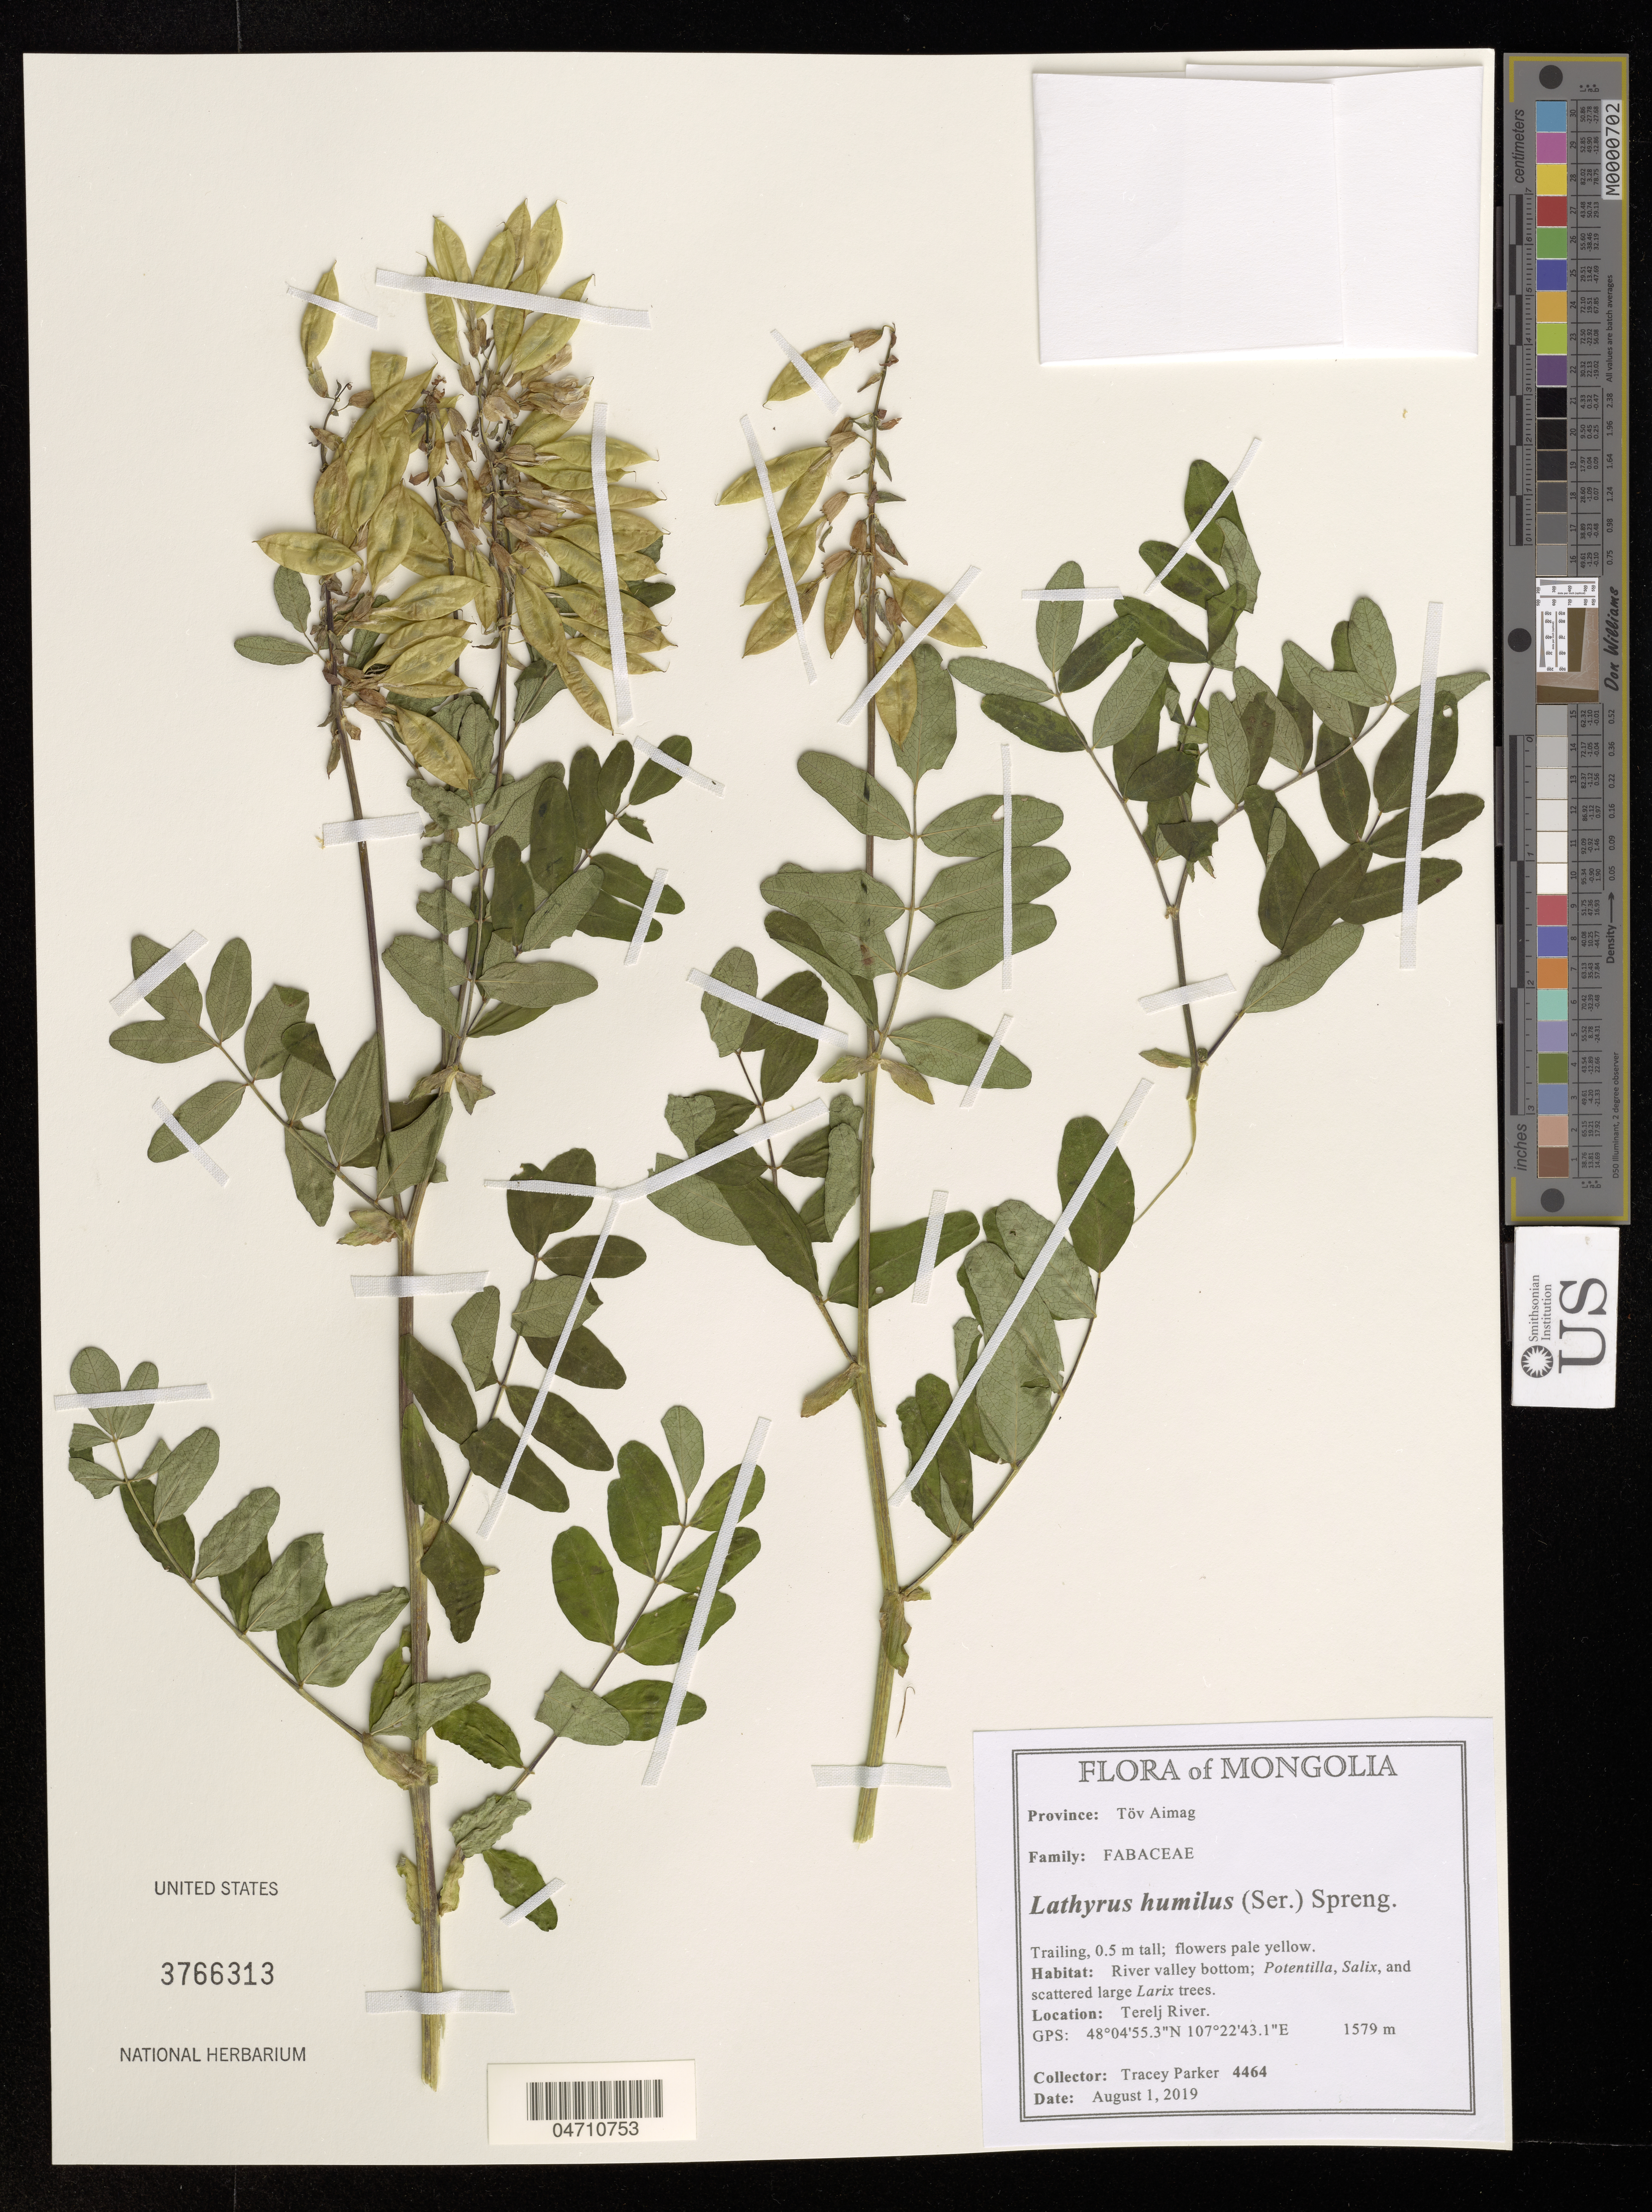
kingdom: Plantae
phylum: Tracheophyta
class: Magnoliopsida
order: Fabales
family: Fabaceae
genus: Lathyrus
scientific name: Lathyrus humilis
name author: (Ser.) Spreng.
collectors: T. Parker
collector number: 4464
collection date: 2019-08-01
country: Mongolia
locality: Province: Töv Aimag. Terelj River.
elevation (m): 1579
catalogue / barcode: US 3766313